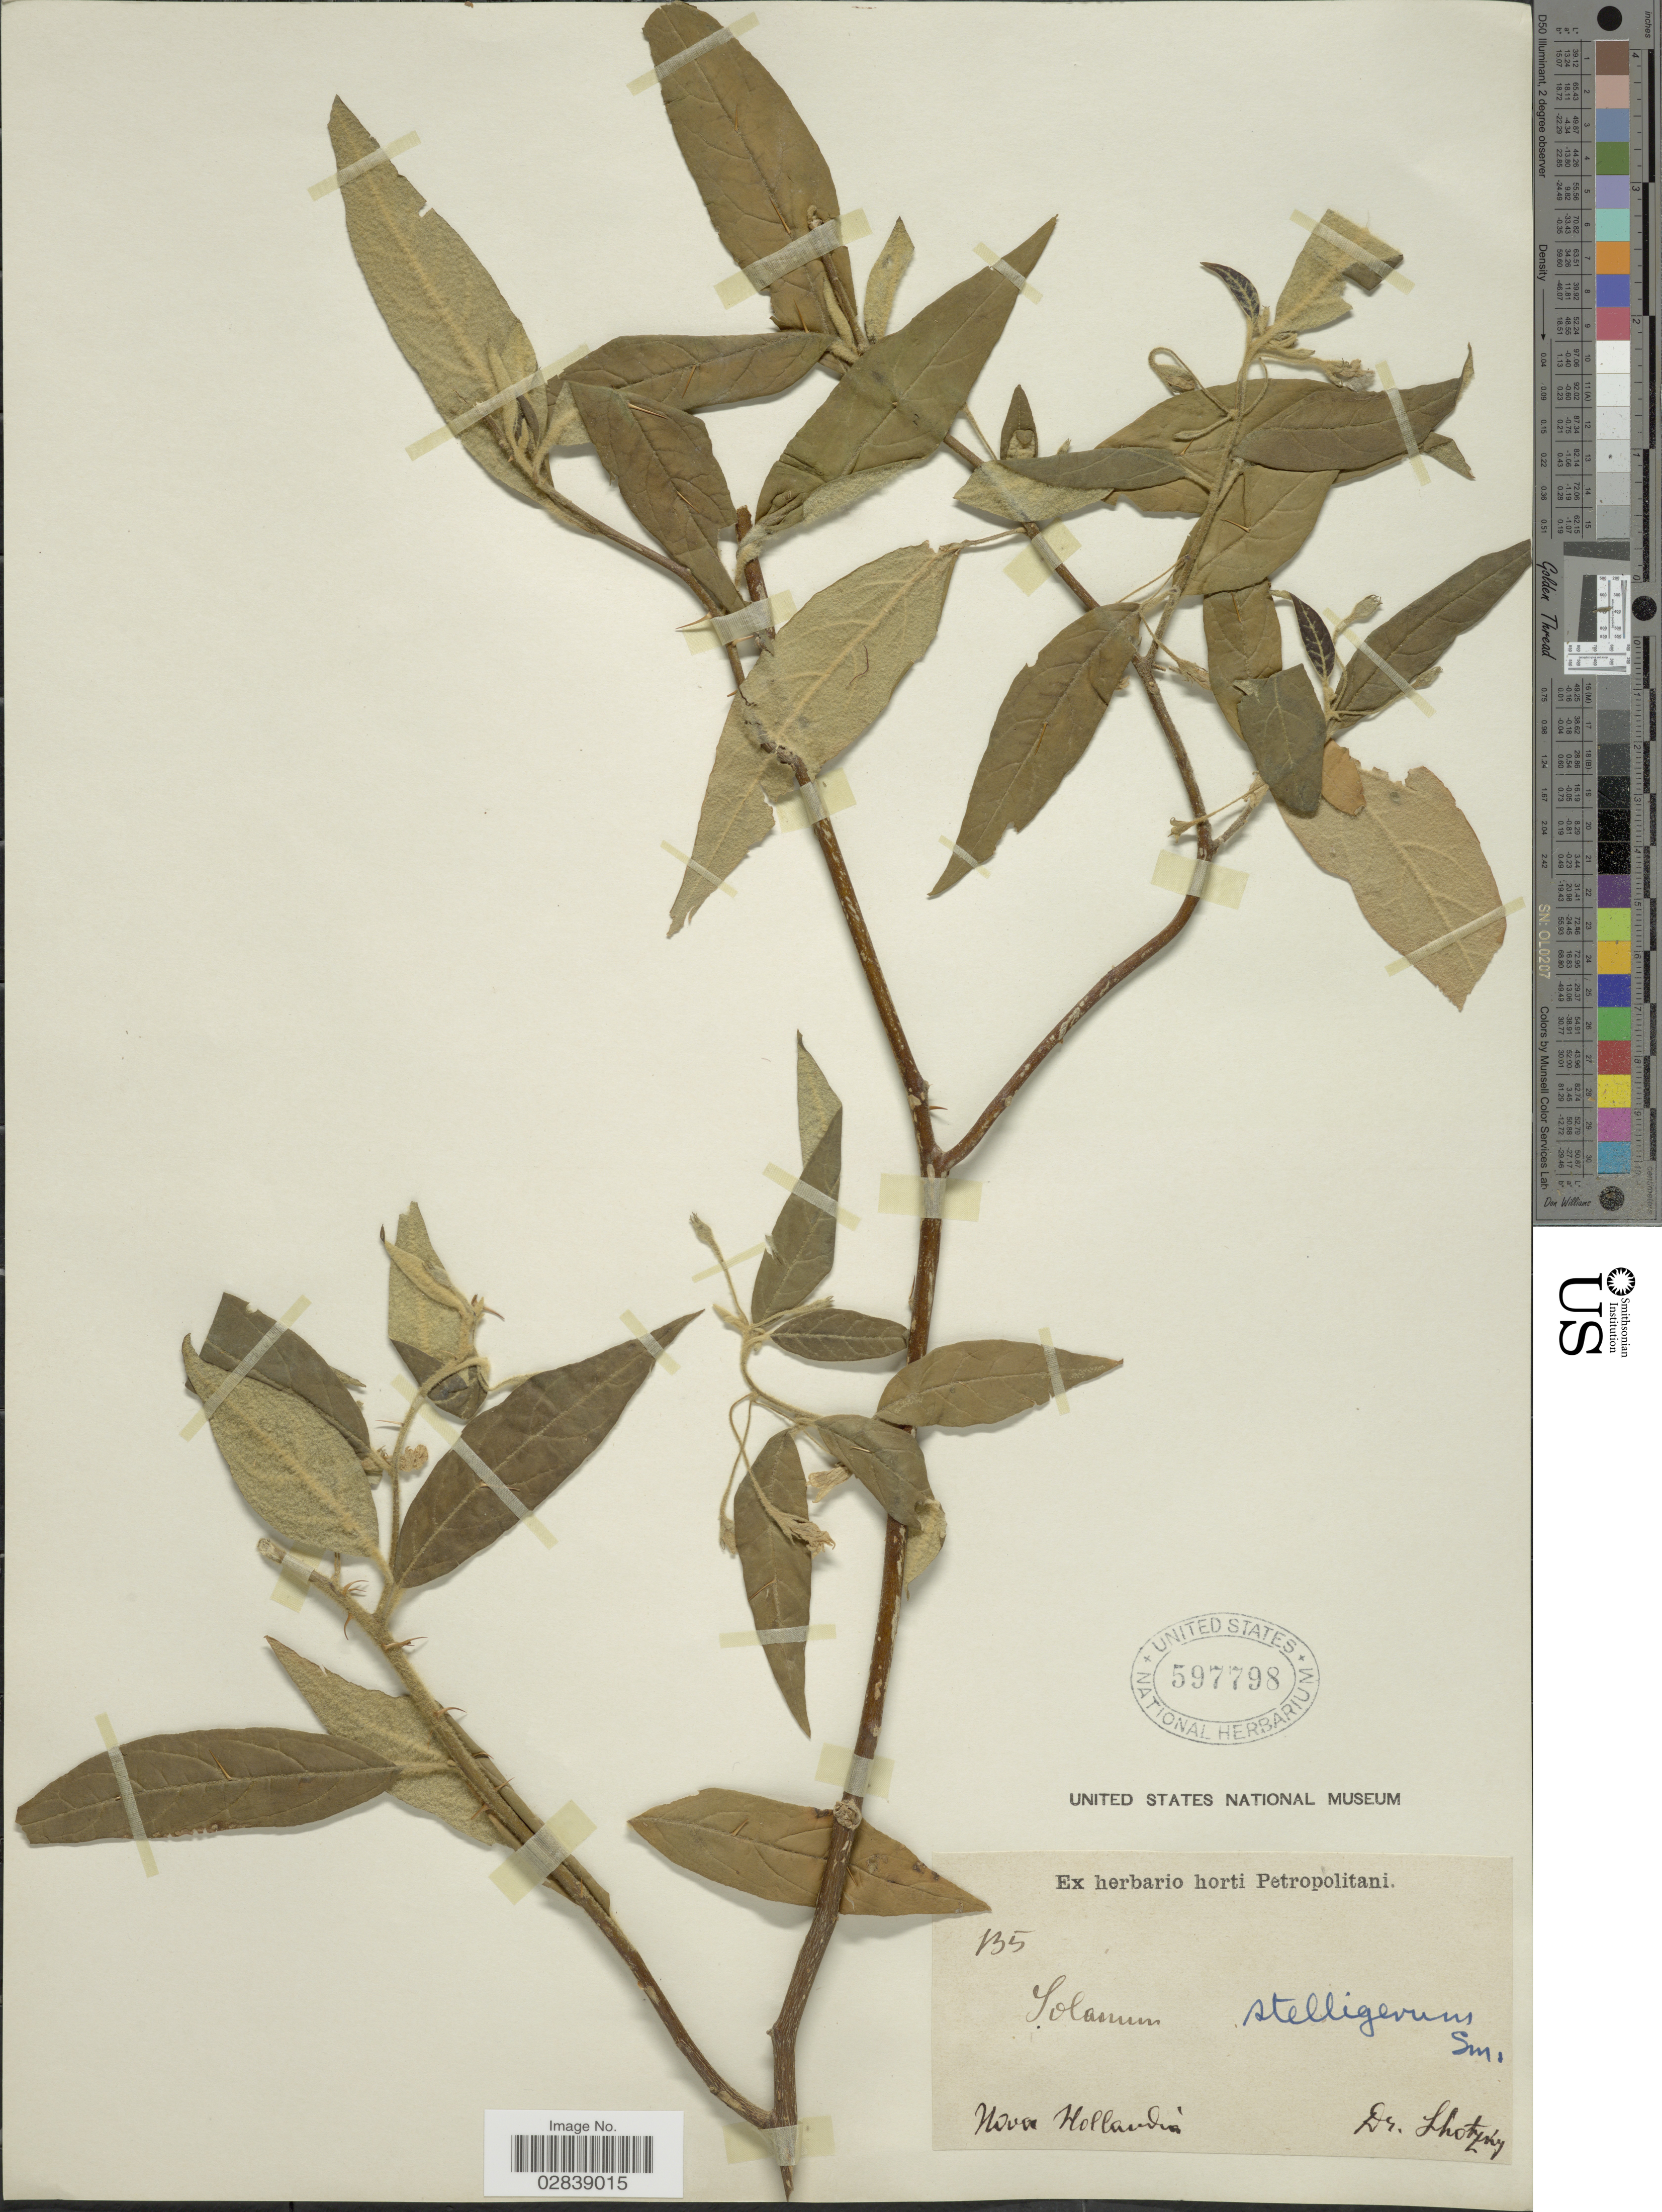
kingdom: Plantae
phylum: Tracheophyta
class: Magnoliopsida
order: Solanales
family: Solanaceae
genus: Solanum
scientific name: Solanum stelligerum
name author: Sm.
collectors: Schotzky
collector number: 135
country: Australia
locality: Nova Hollandia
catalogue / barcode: US 597798